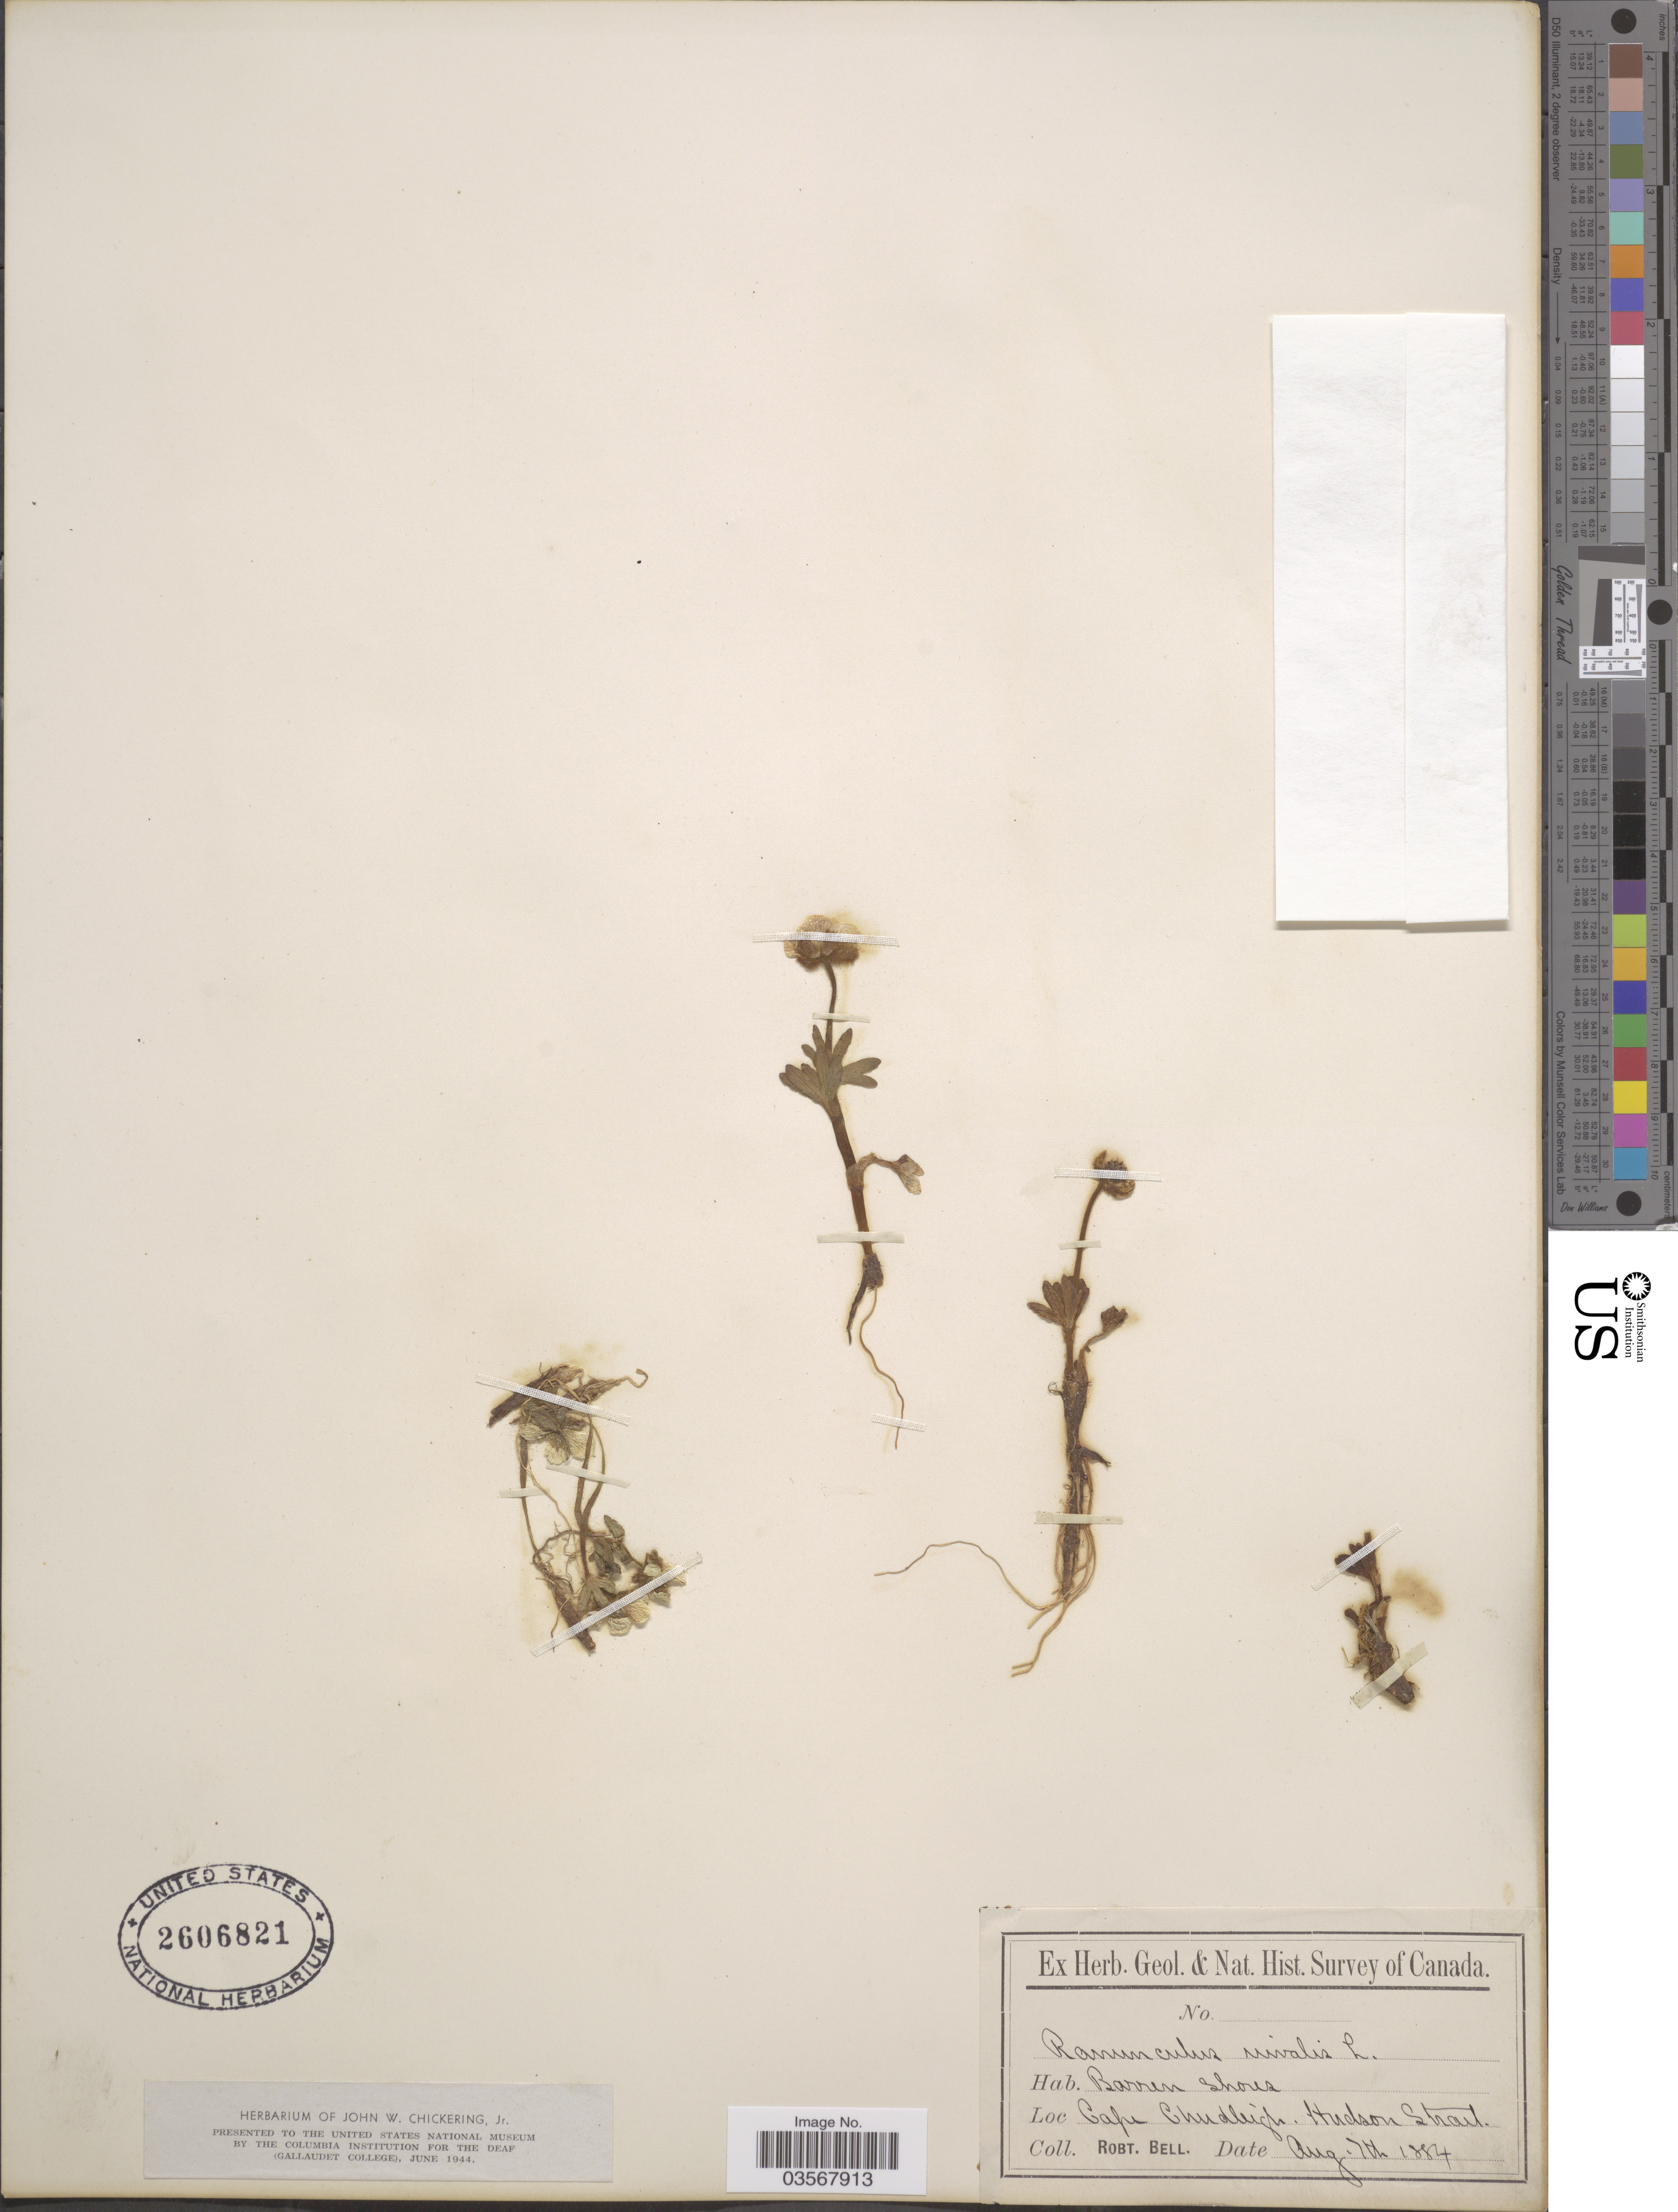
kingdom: Plantae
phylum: Tracheophyta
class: Magnoliopsida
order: Ranunculales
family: Ranunculaceae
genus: Ranunculus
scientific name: Ranunculus nivalis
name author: L.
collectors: C. R. Bell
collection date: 1884-08-07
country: Canada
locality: Barren shores. Cape Chudhigh. Hudson Strait.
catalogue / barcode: US 2606821